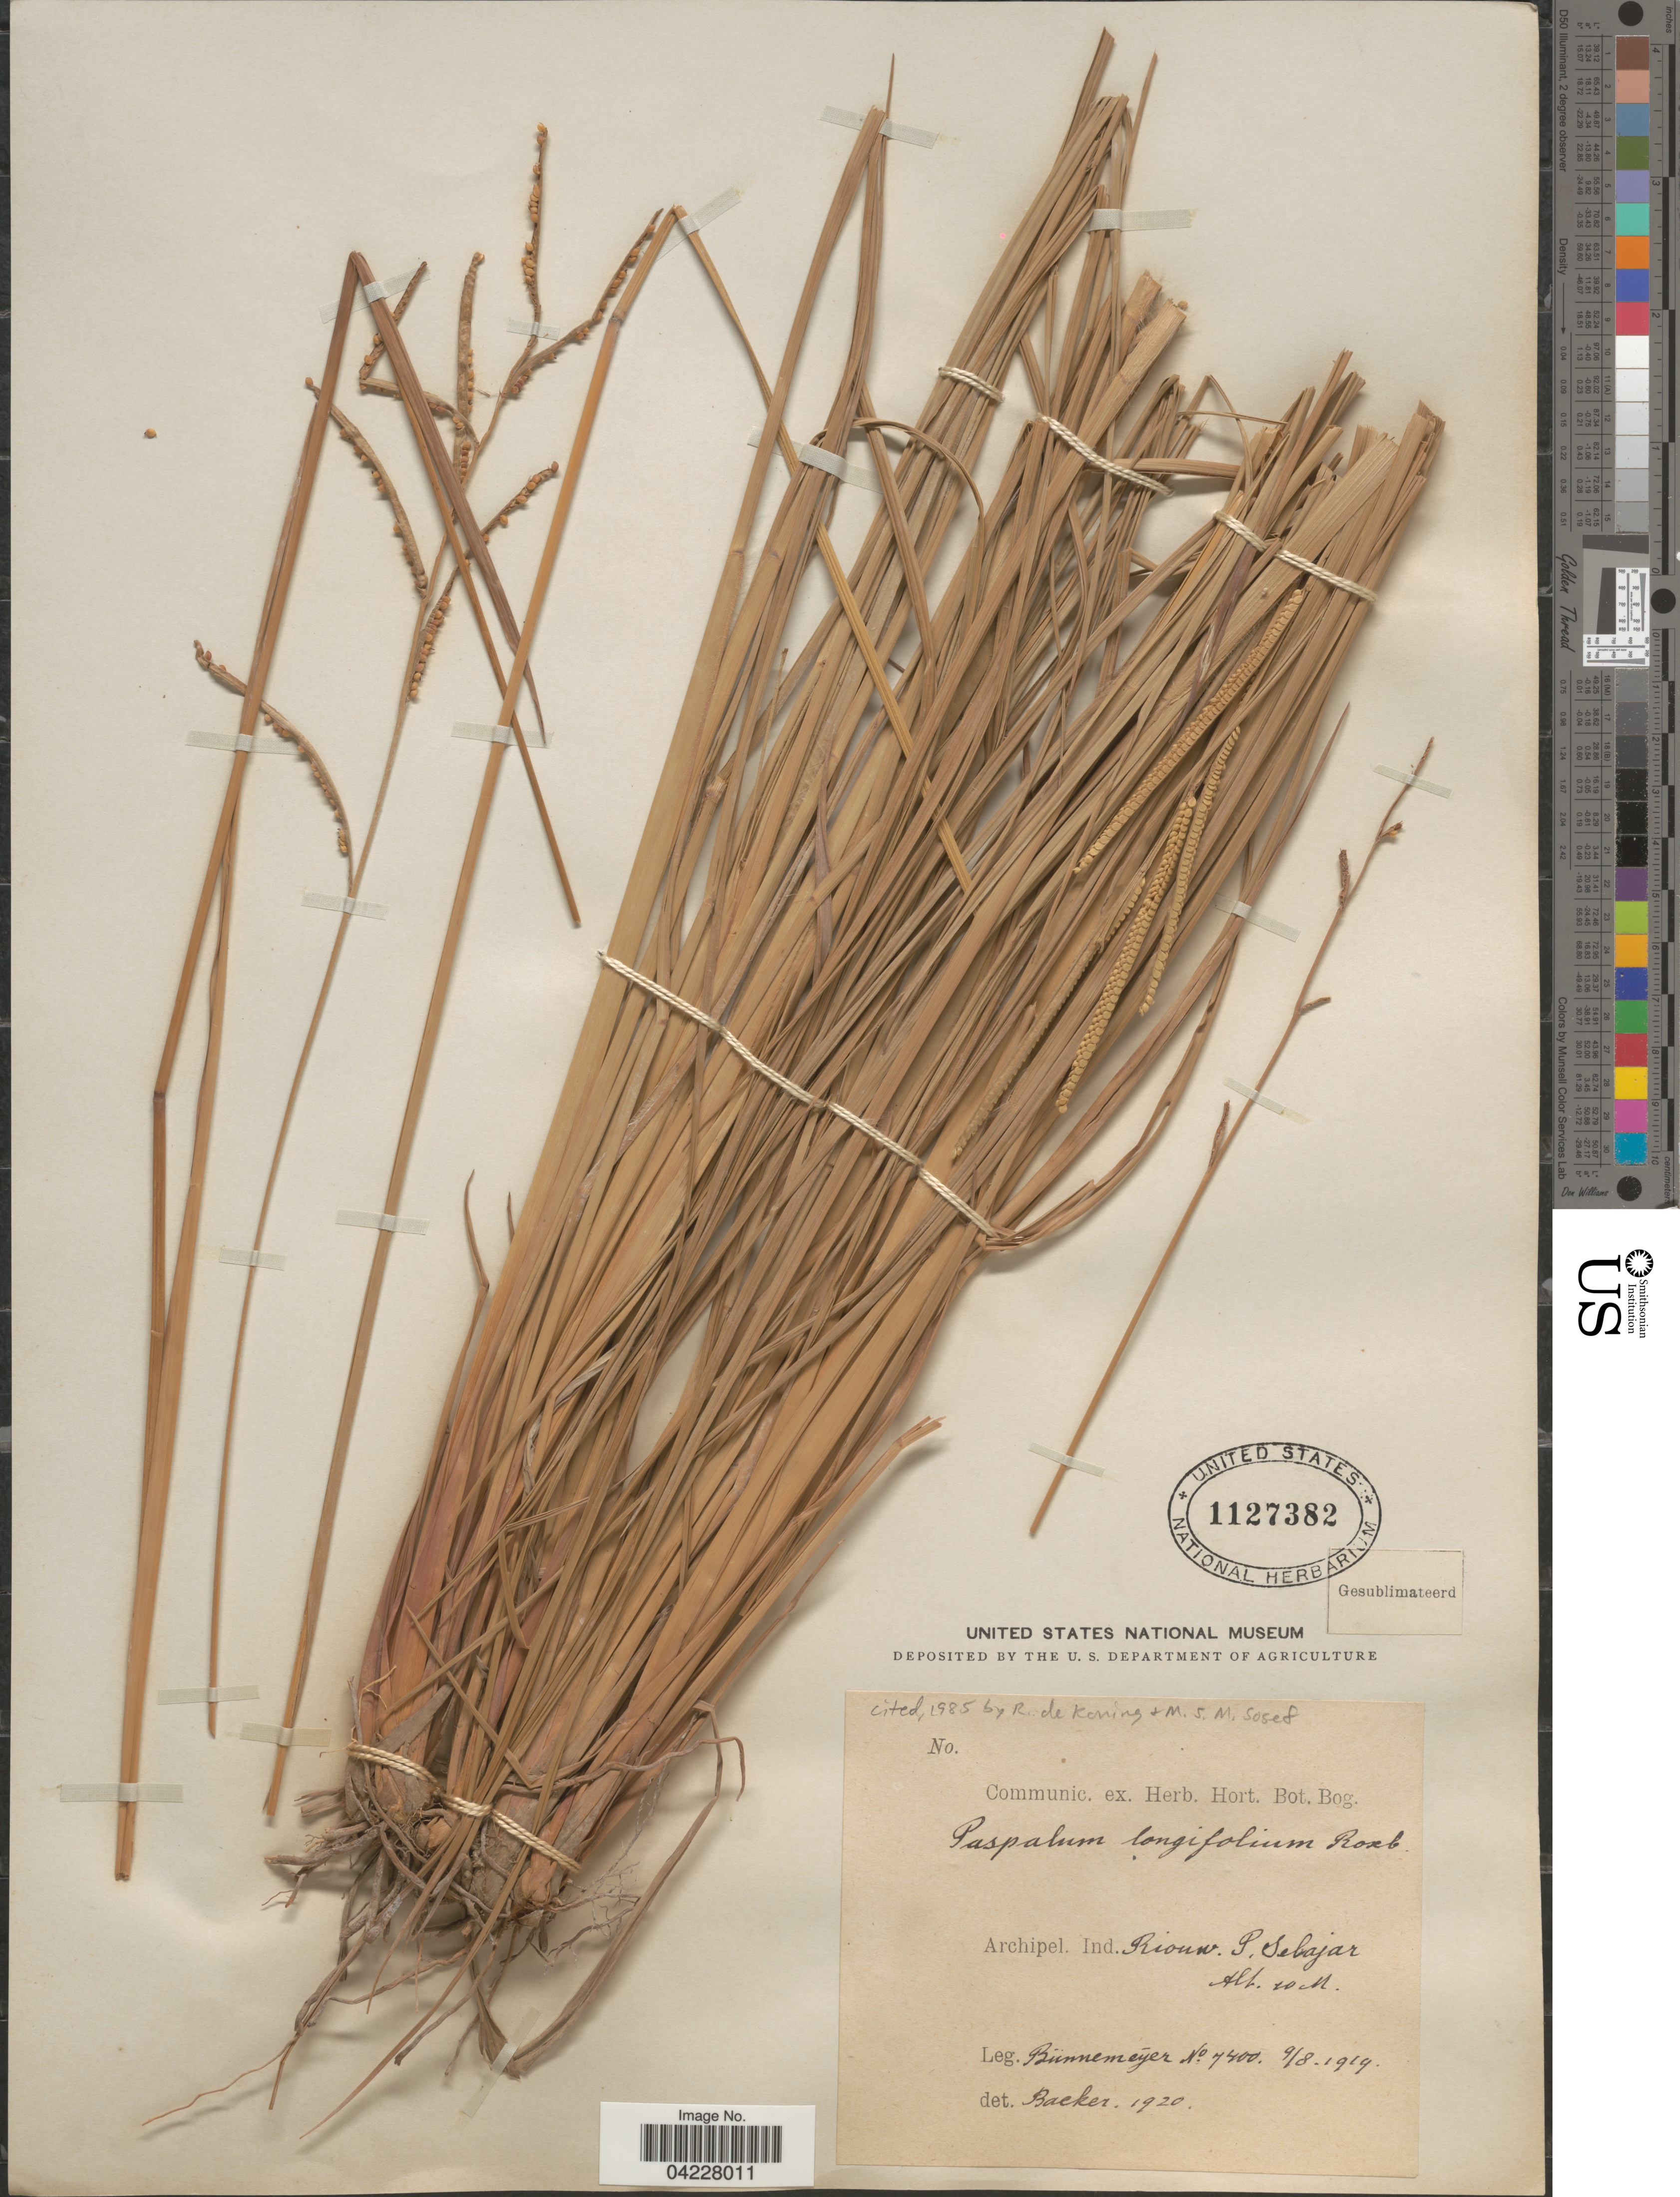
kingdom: Plantae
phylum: Tracheophyta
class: Liliopsida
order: Poales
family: Poaceae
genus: Paspalum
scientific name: Paspalum longifolium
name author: Roxb.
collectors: -. Bunnemeijer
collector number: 7400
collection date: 1919-08-09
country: Indonesia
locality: Archipel. Ind. Riouw. P. Sebajar.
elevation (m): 10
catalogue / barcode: US 1127382